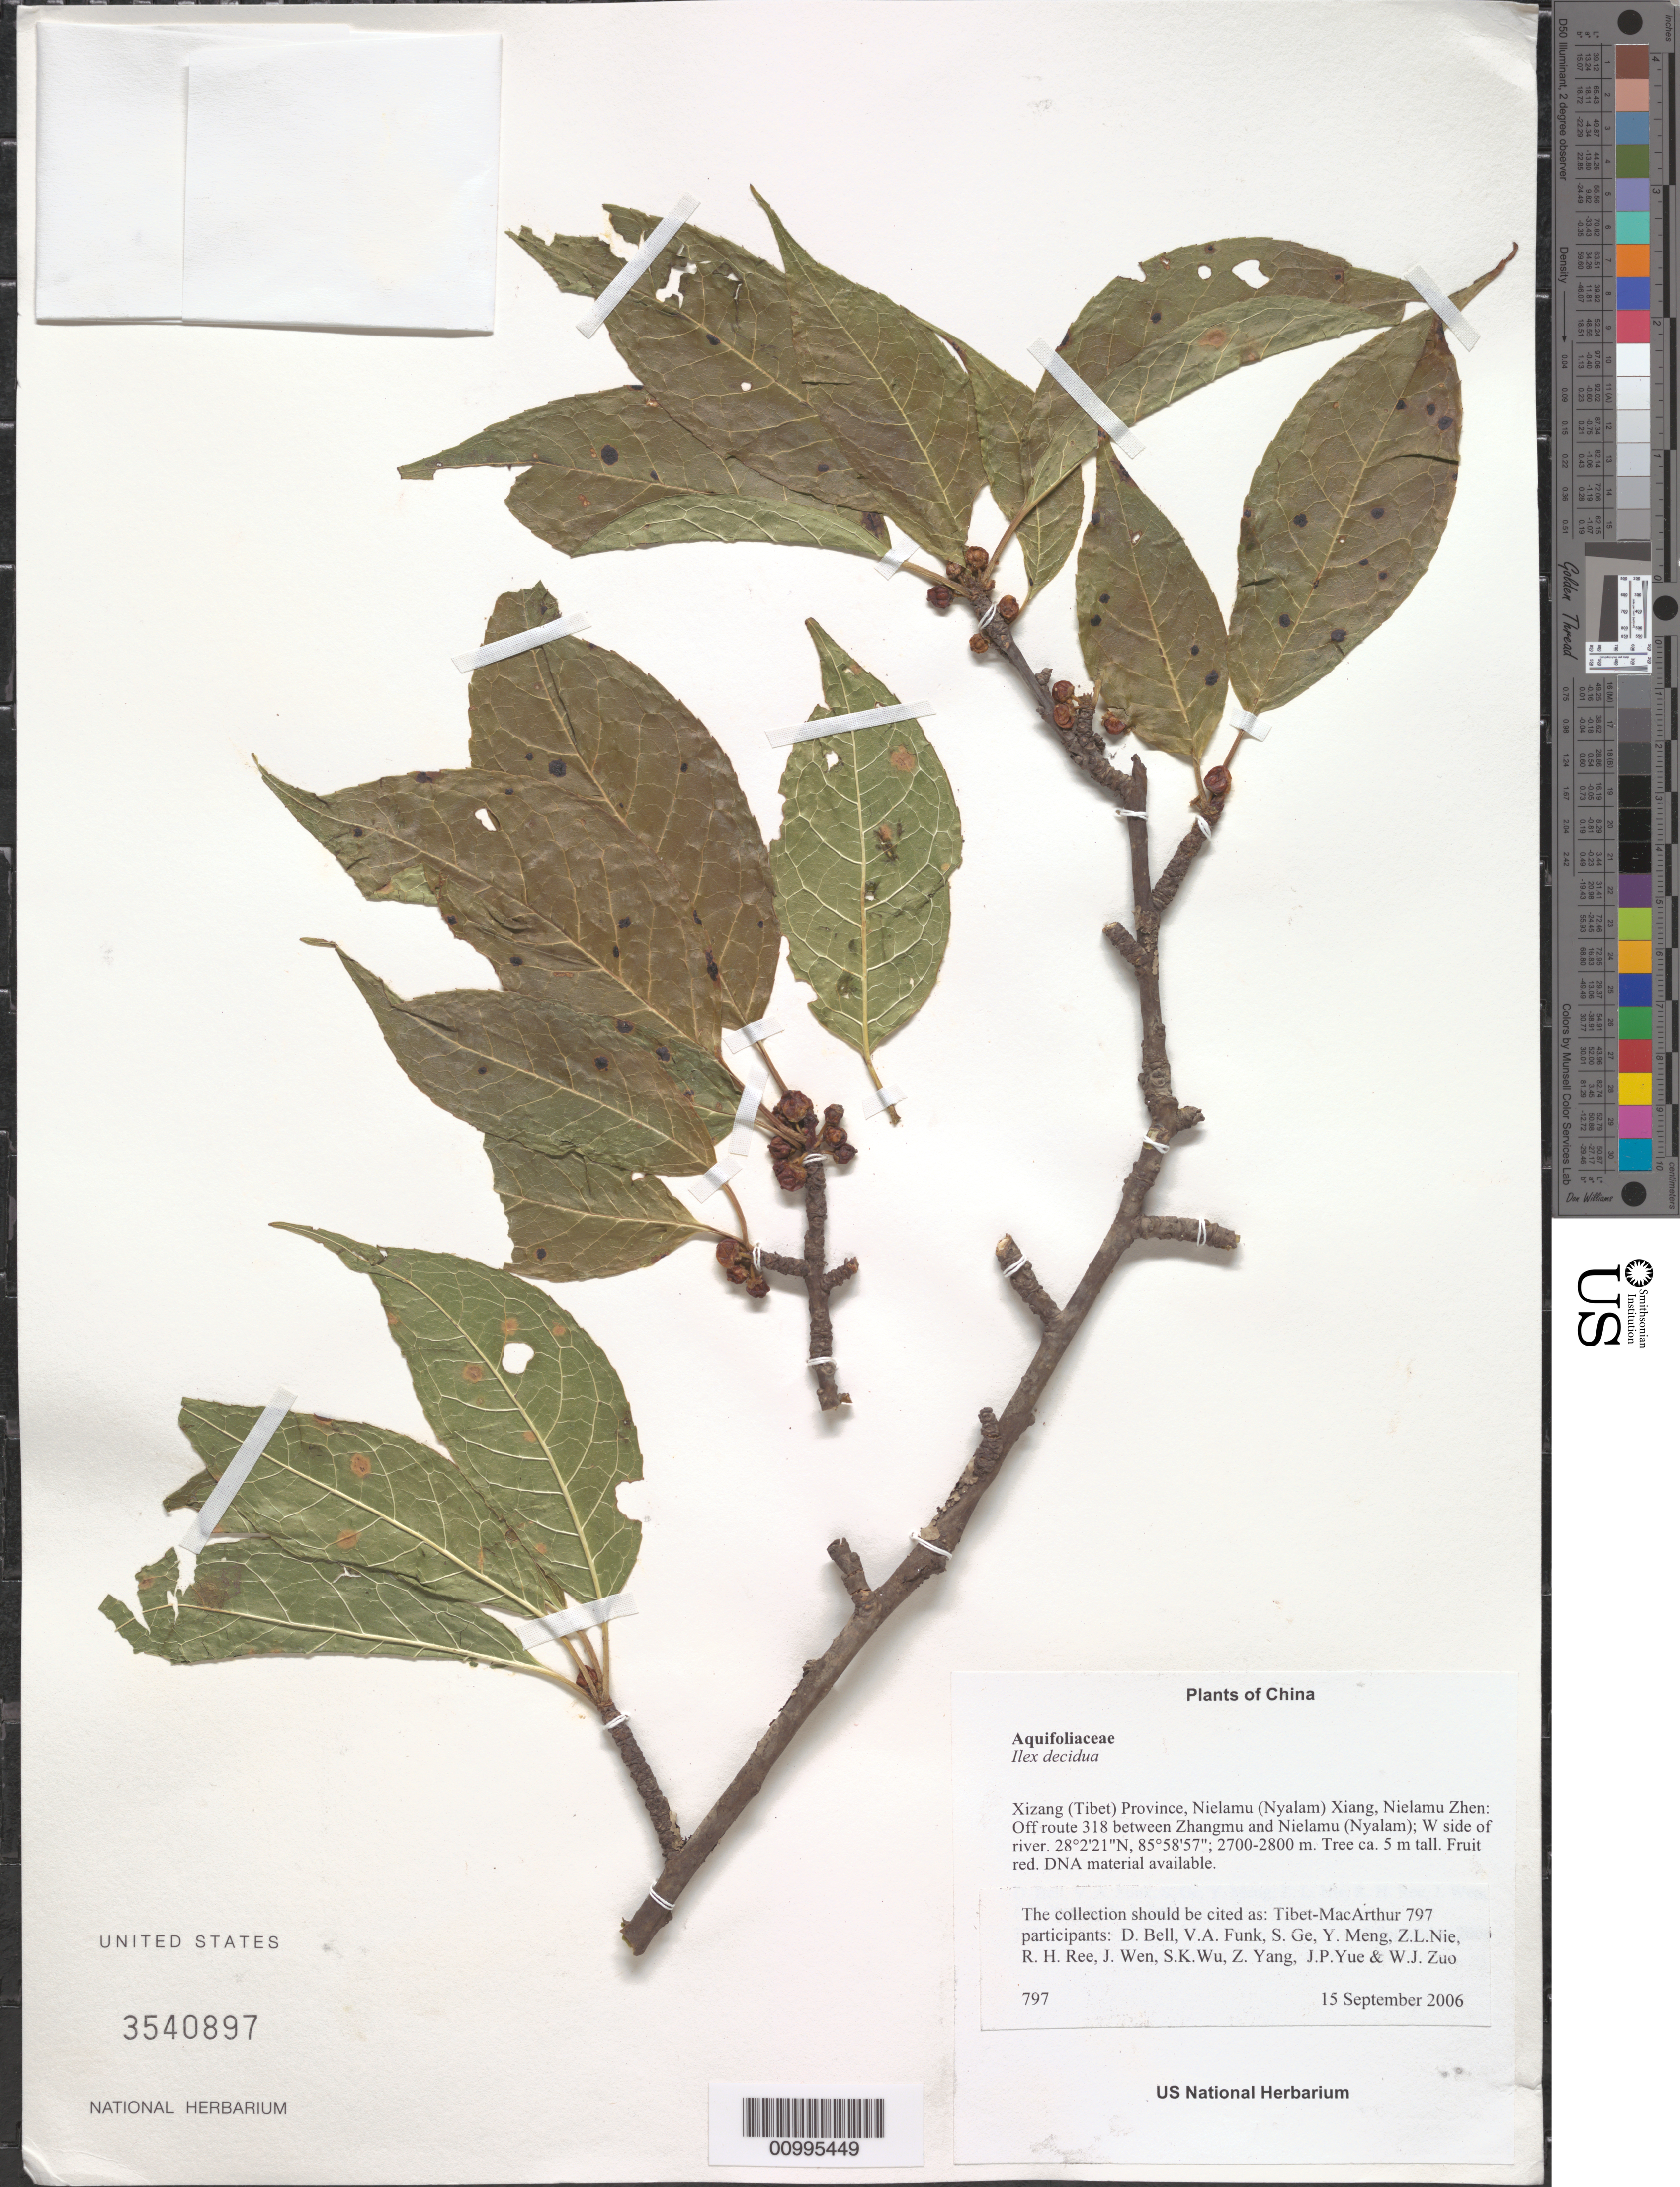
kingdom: Plantae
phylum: Tracheophyta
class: Magnoliopsida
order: Aquifoliales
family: Aquifoliaceae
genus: Ilex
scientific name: Ilex decidua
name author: Walter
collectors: Tibet-MacArthur, D. A. Bell, V. Funk, S. Ge, Y. Meng, Z. Nie, R. Ree, J. Wen, J. Yue & W. Zuo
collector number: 797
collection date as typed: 15 Sep 2006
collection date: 2006-09-15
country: China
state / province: Xizang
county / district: Nielamu (Nyalam) Xian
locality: Nielamu Zhen. Off route 318 between Zhangmu and Nielamu (Nyalam); W side of river.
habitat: Steep slope with scattered broadleaved and coniferous trees (including Abies georgiana) and shrubs; disturbed active logging area.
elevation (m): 2700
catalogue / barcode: US 3540897